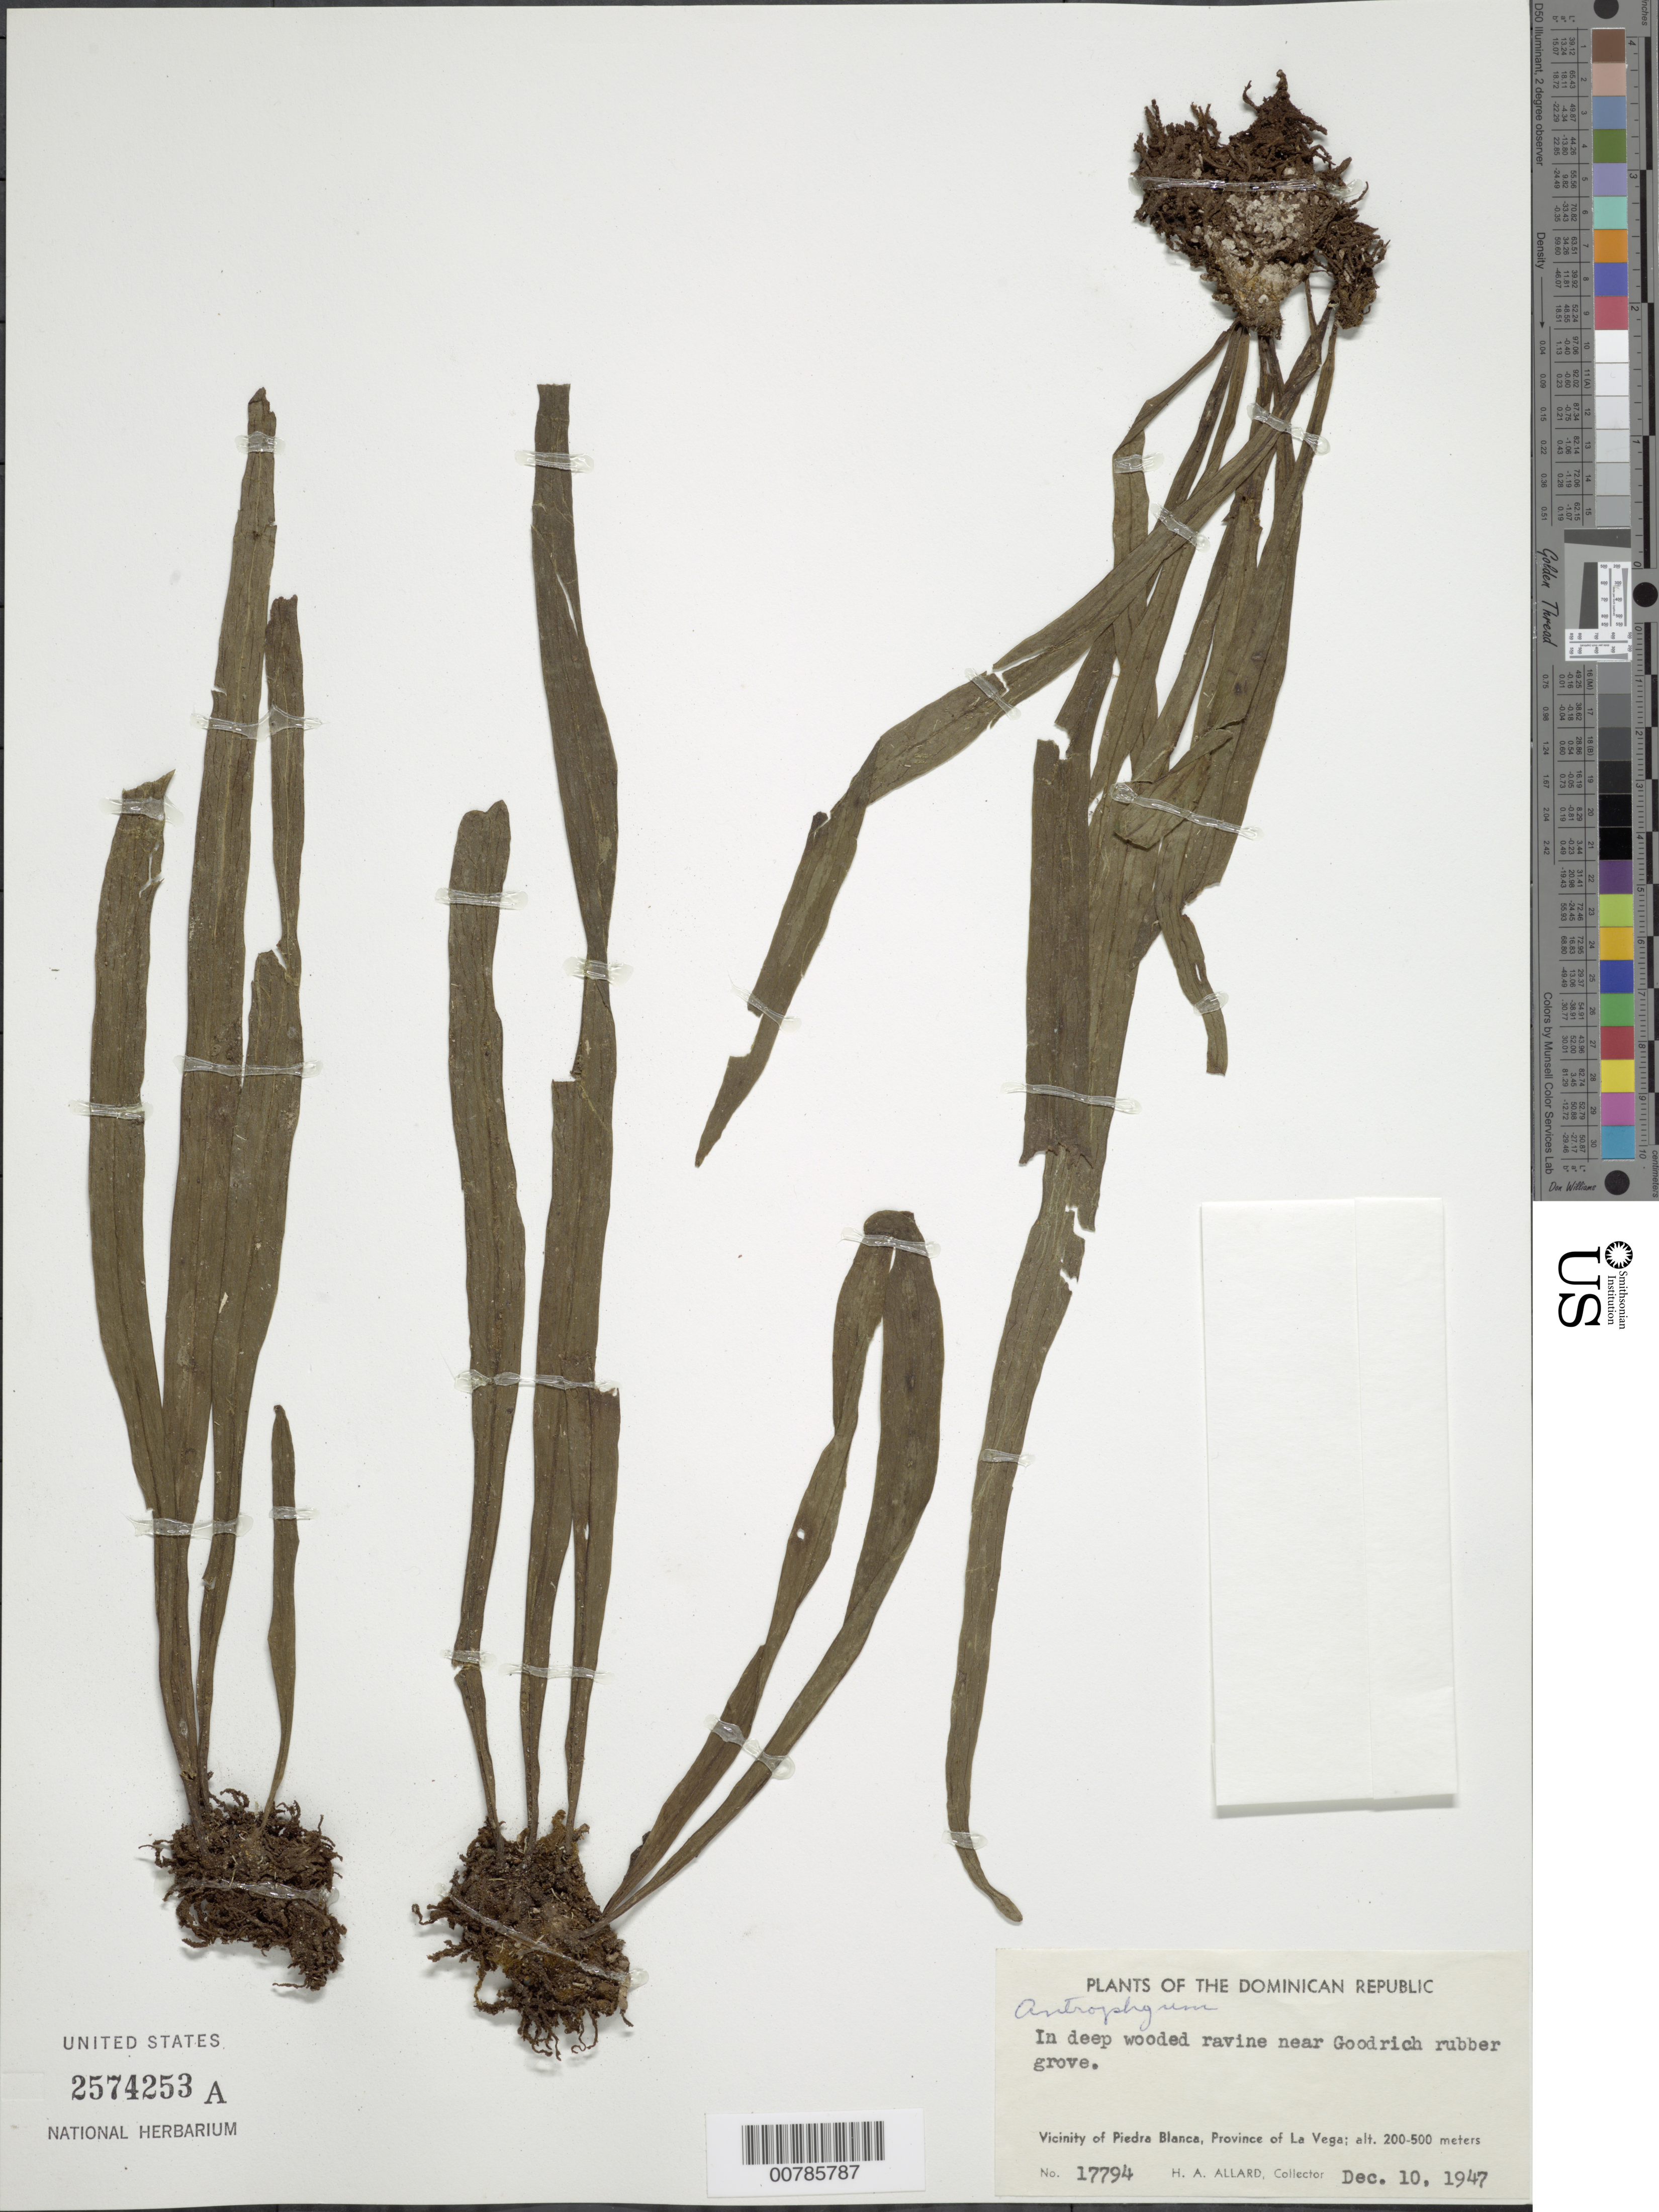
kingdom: Plantae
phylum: Tracheophyta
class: Polypodiopsida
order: Polypodiales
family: Pteridaceae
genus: Polytaenium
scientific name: Polytaenium lanceolatum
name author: (L.) Desv.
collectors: H. A. Allard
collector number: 17794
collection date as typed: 10 Dec 1947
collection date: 1947-12-10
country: Dominican Republic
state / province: La Vega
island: Hispaniola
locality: Piedra Blanca, vicinity; near Goodrich rubber grove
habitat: In deep wooded ravine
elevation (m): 200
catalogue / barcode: US 2574253A